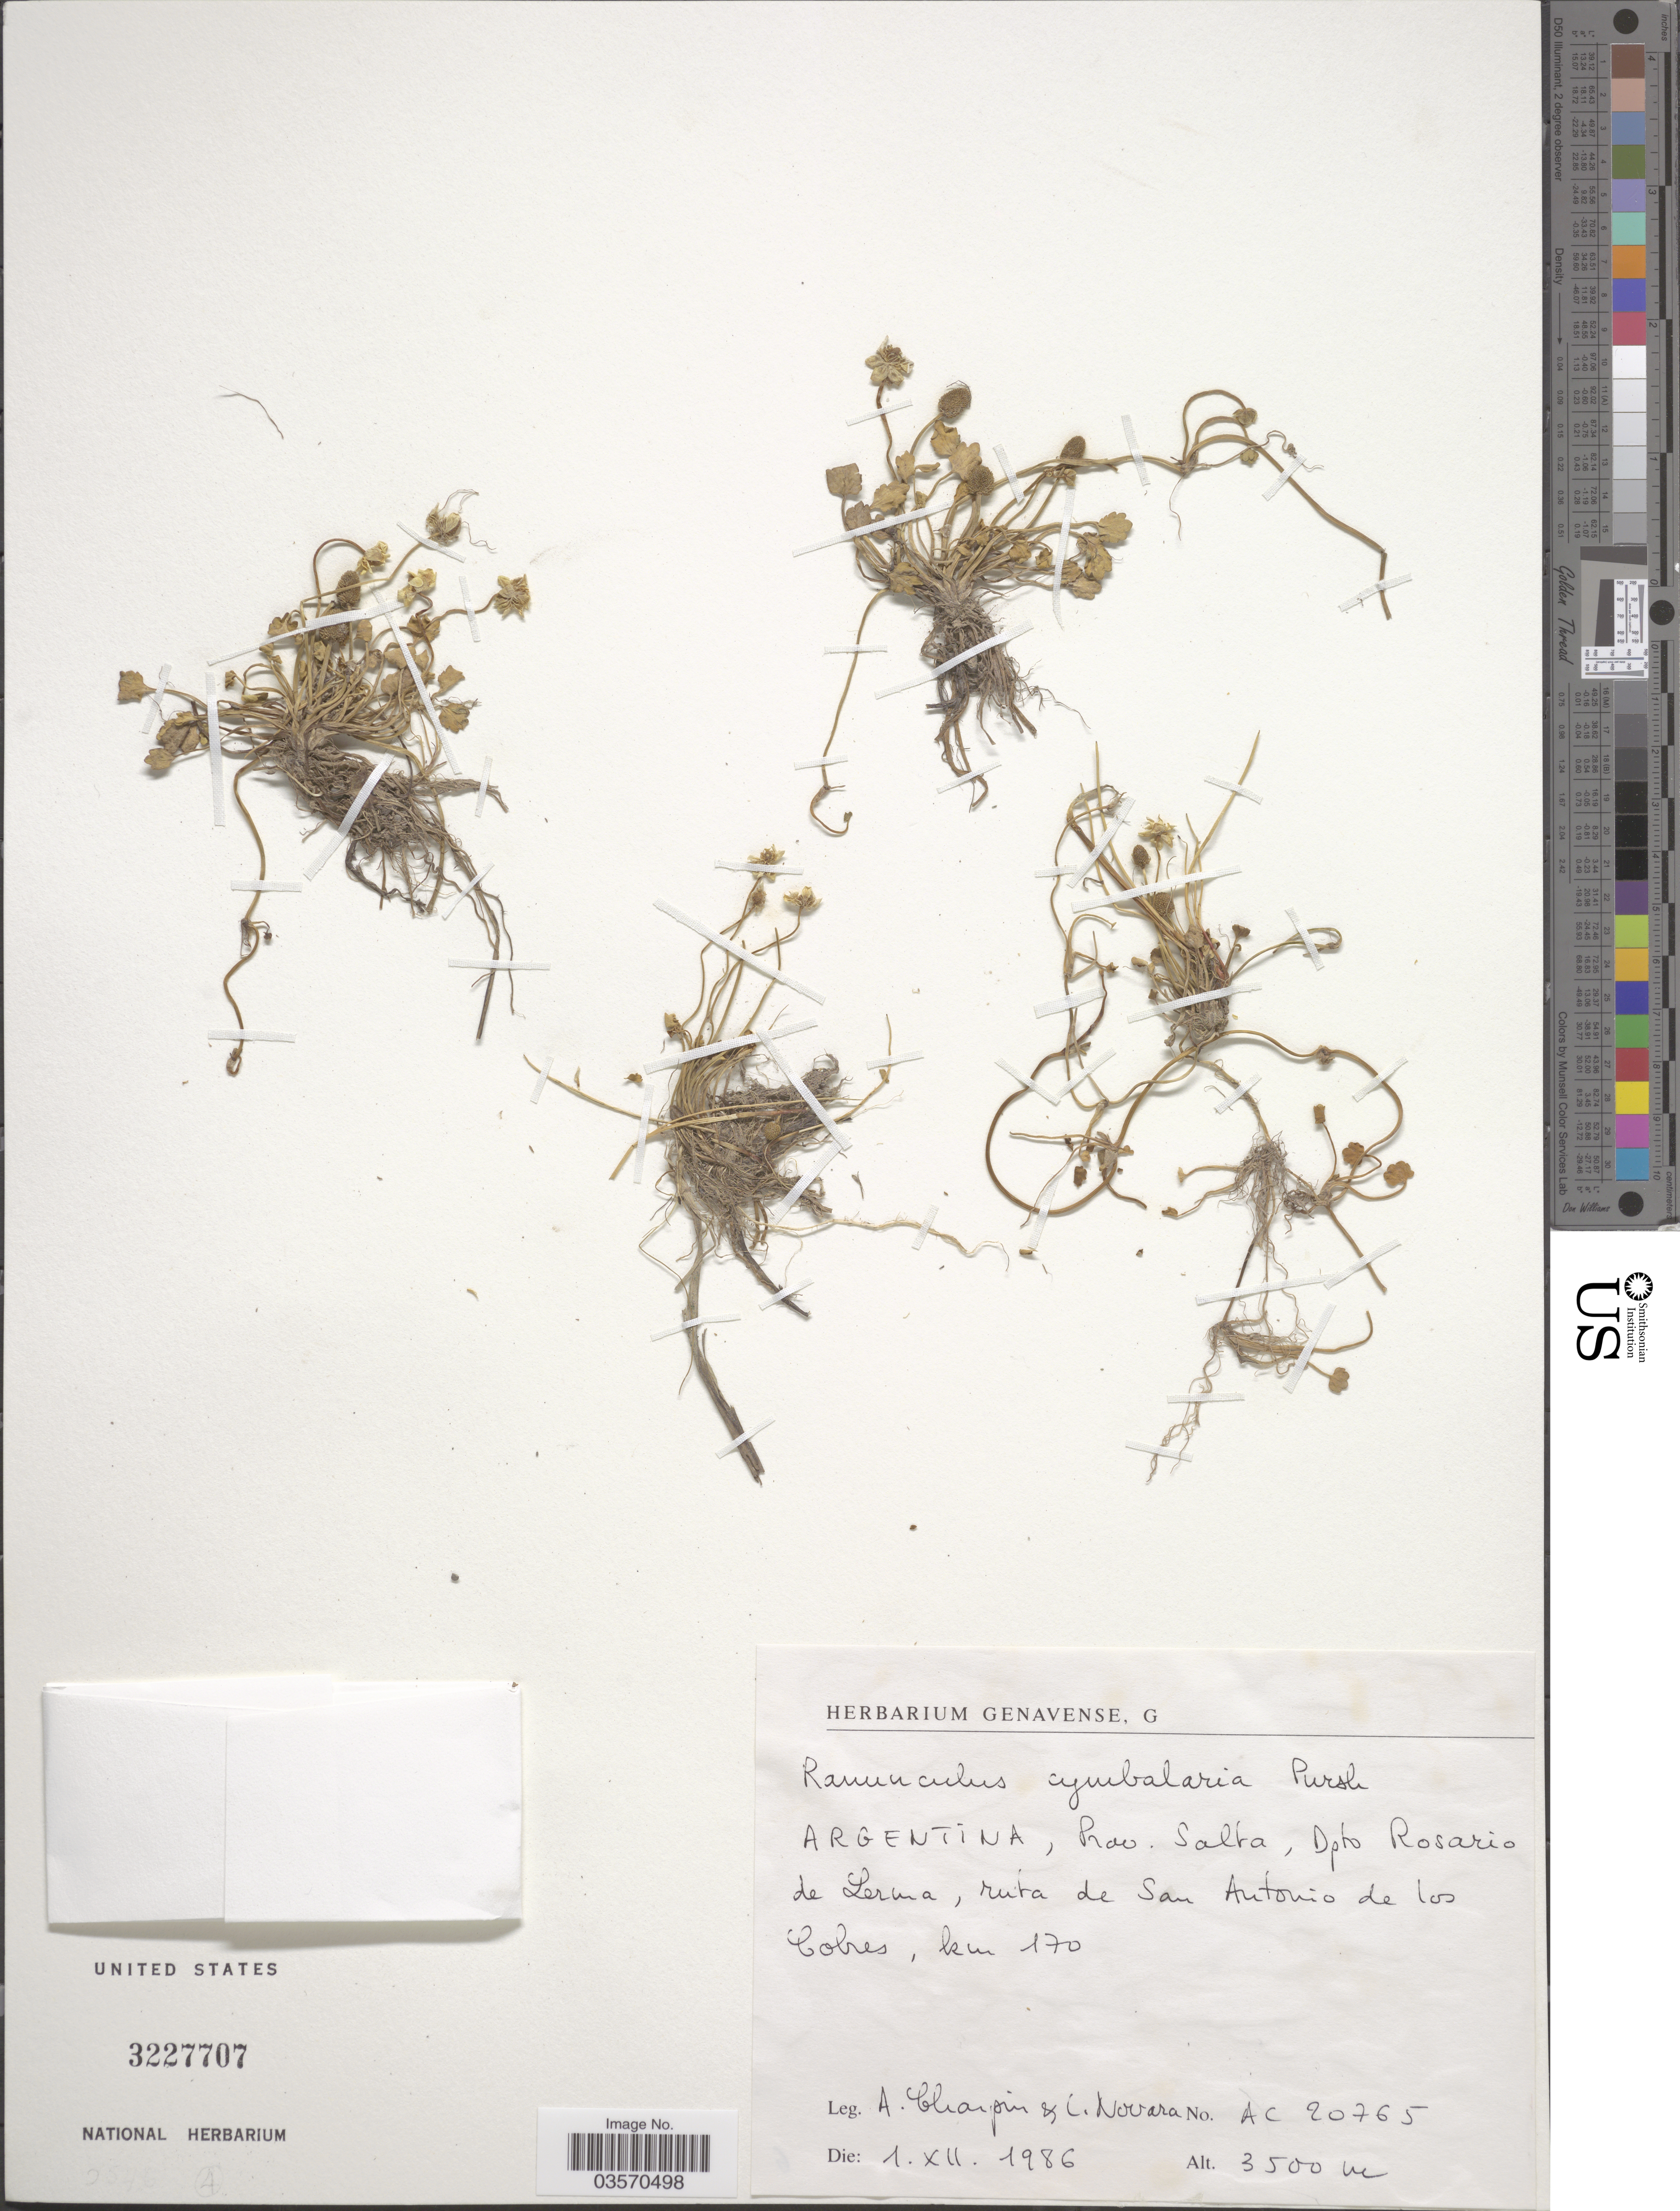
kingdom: Plantae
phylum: Tracheophyta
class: Magnoliopsida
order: Ranunculales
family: Ranunculaceae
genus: Halerpestes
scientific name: Halerpestes cymbalaria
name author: (Pursh) Greene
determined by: Strong, M. T., (US), Smithsonian Institution - National Museum of Natural History (UNITED STATES)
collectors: A. Charpin & L. Novara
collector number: AC 20765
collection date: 1986-12-01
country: Argentina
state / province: Salta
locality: Dpto Rosario de Lerma, ruta de San Antonio de los Cobres, km 170.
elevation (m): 3500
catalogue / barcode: US 3227707